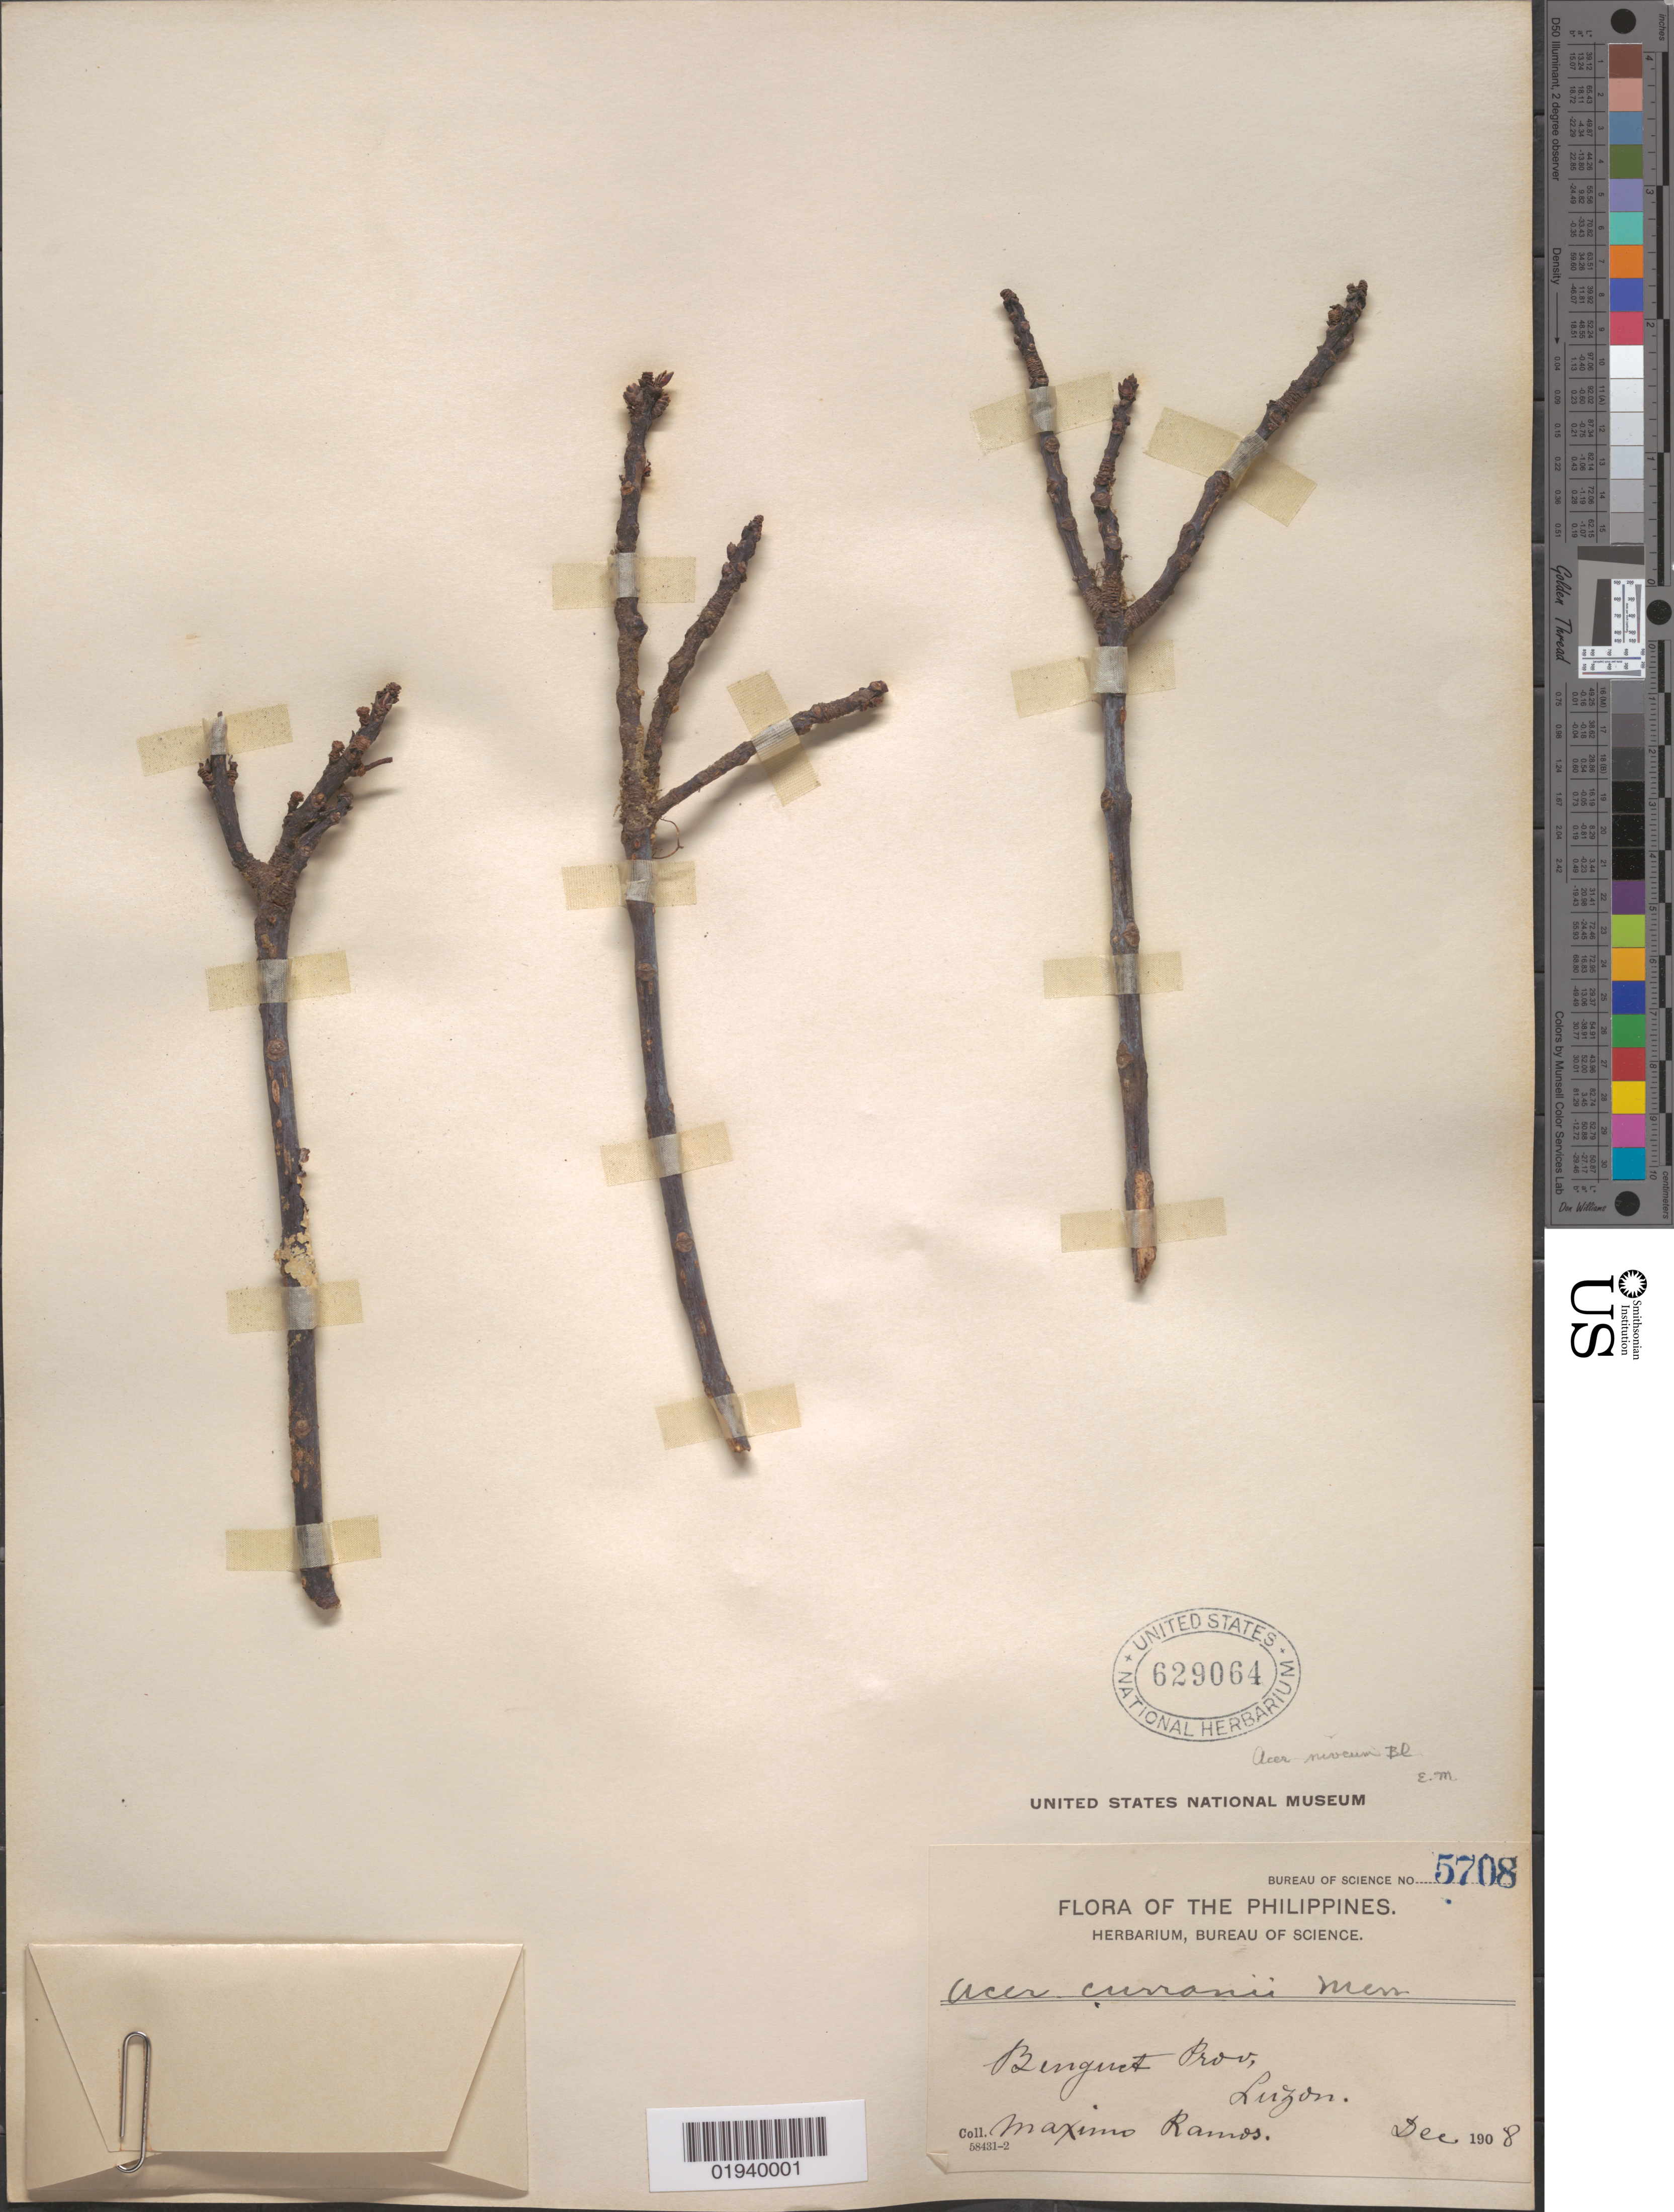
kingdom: Plantae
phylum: Tracheophyta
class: Magnoliopsida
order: Sapindales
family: Sapindaceae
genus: Acer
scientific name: Acer laurinum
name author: Hassk.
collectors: M. Ramos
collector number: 5708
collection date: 1908-12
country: Philippines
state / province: Cordillera (Administrative Region)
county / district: Benguet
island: Luzon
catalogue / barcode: US 629064